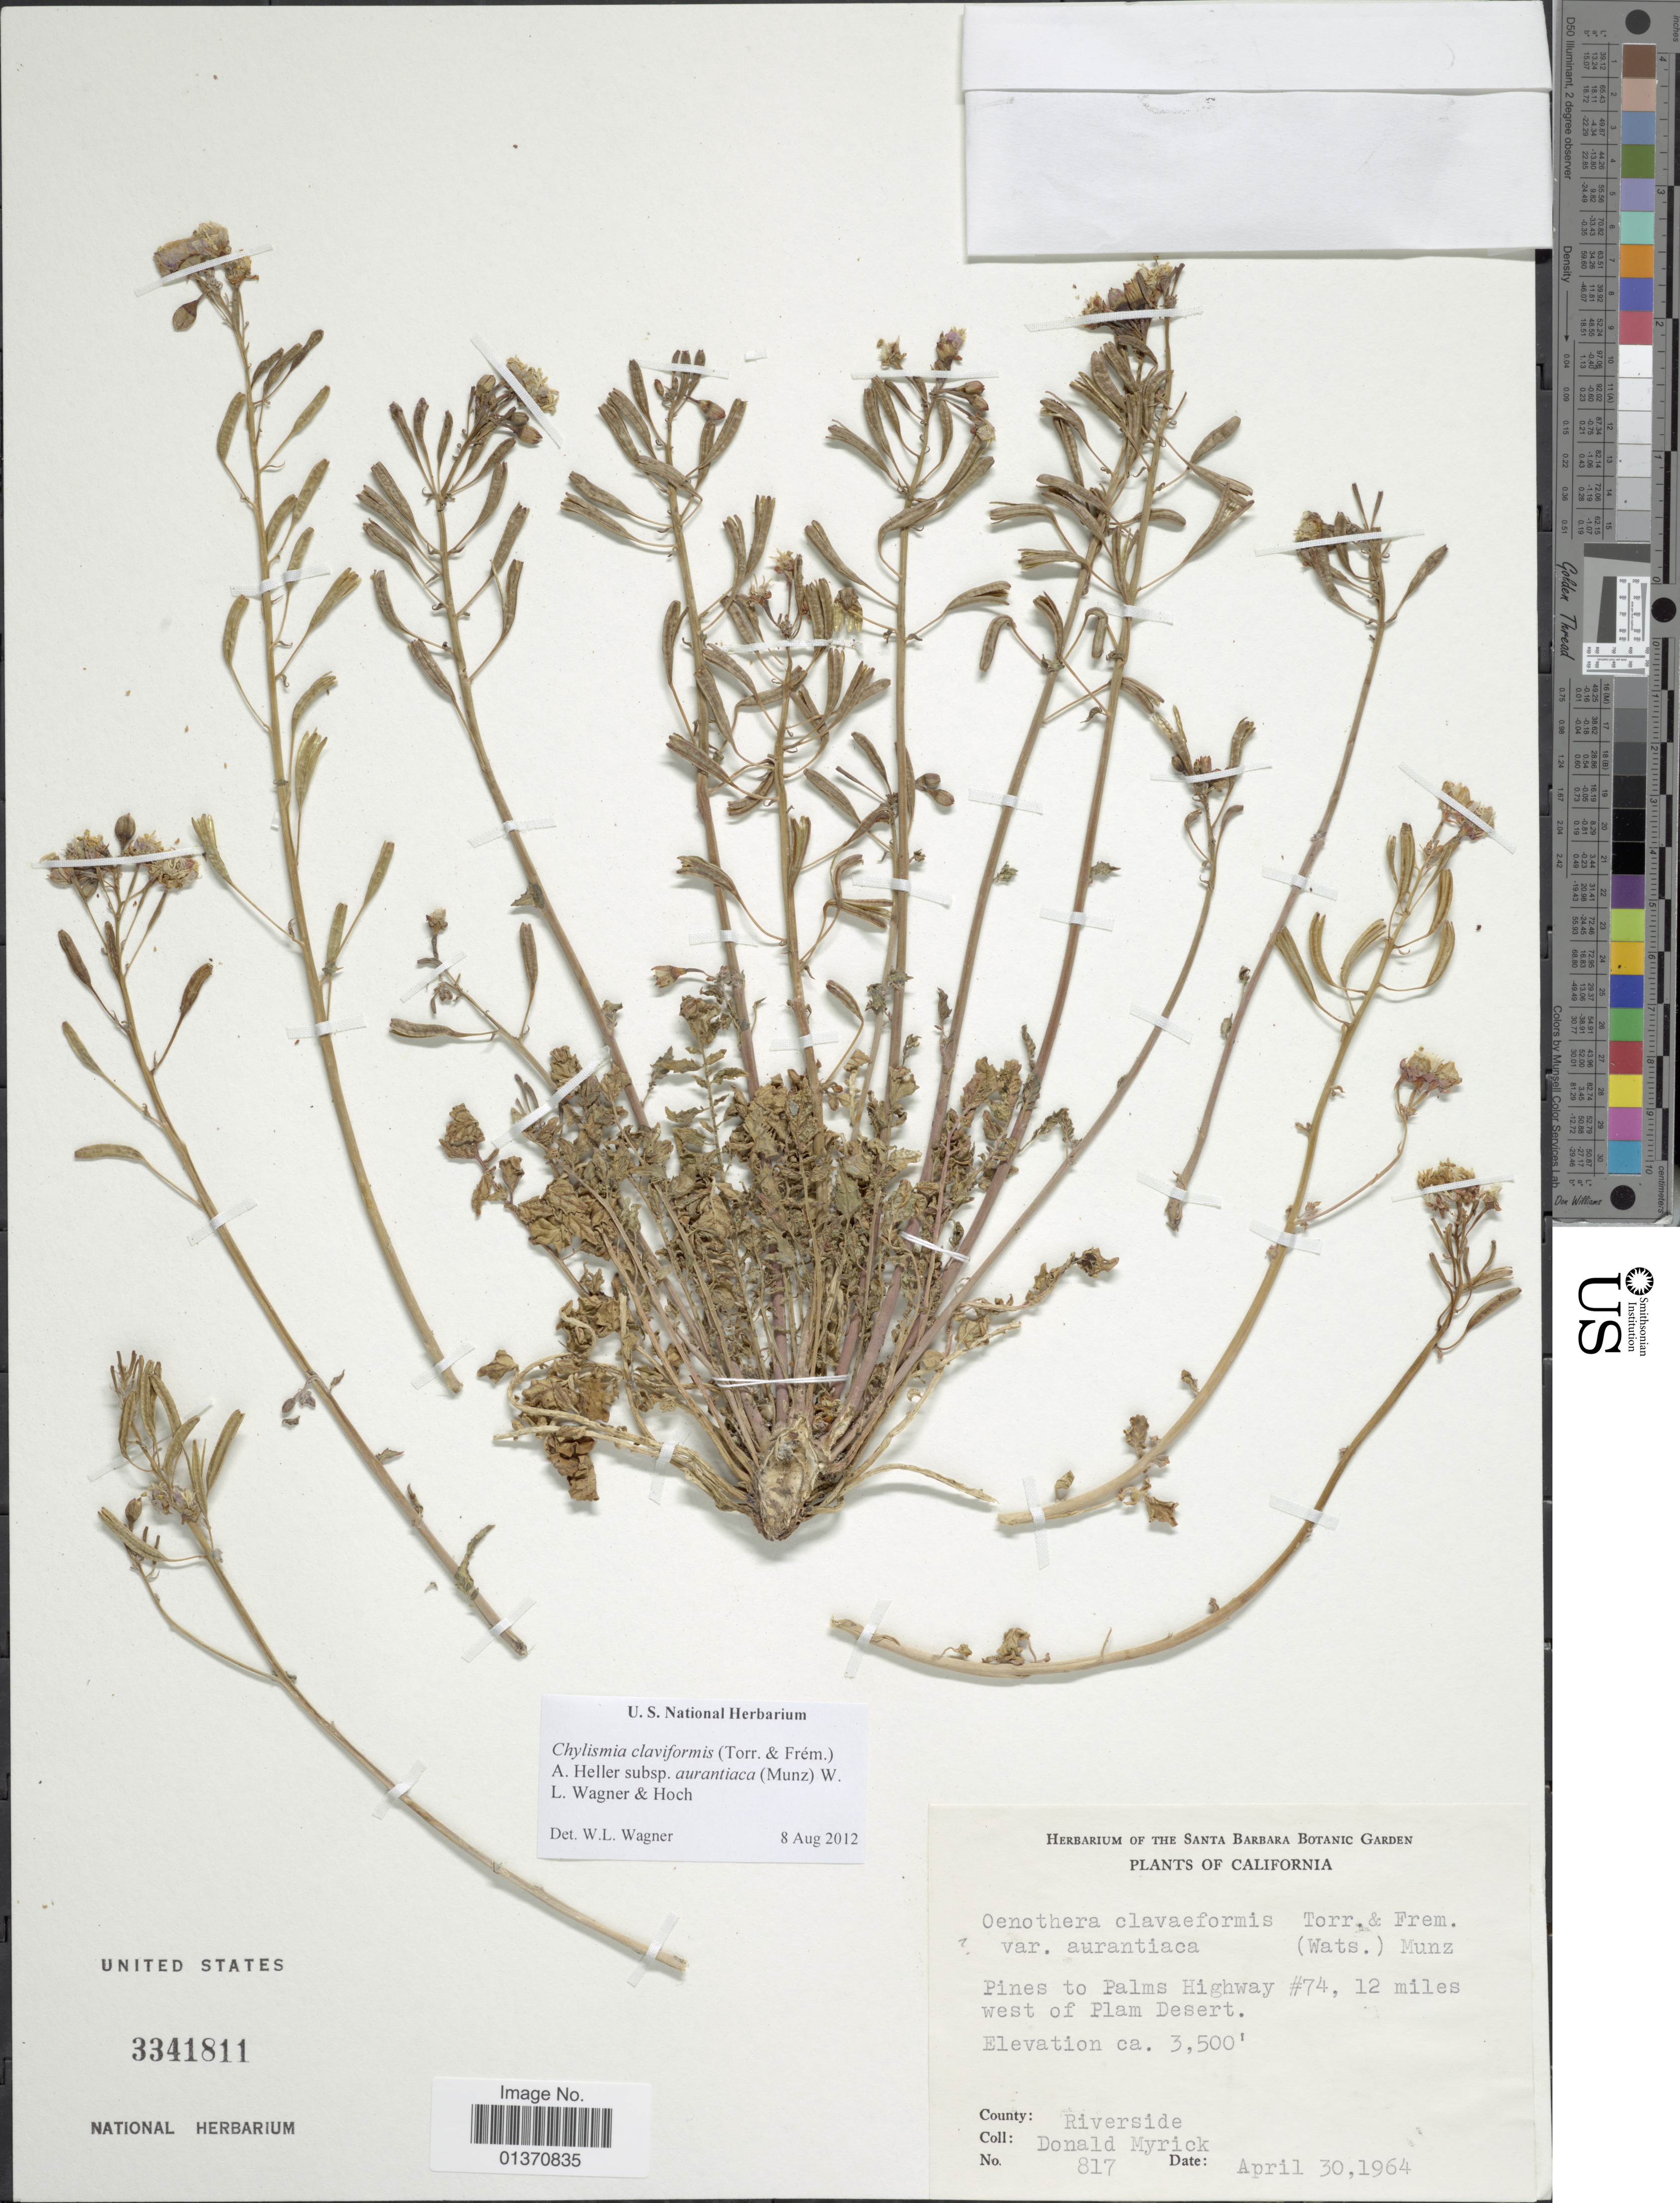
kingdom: Plantae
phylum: Tracheophyta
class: Magnoliopsida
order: Myrtales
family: Onagraceae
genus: Chylismia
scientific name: Chylismia claviformis subsp. aurantiaca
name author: (Munz) W.L. Wagner & Hoch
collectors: D. Myrick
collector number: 817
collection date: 1964-04-30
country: United States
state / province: California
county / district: Riverside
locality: Pines to Palms Highway #74, 12 miles west of Palm Desert, County: Riverside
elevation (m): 1067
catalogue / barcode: US 3341811